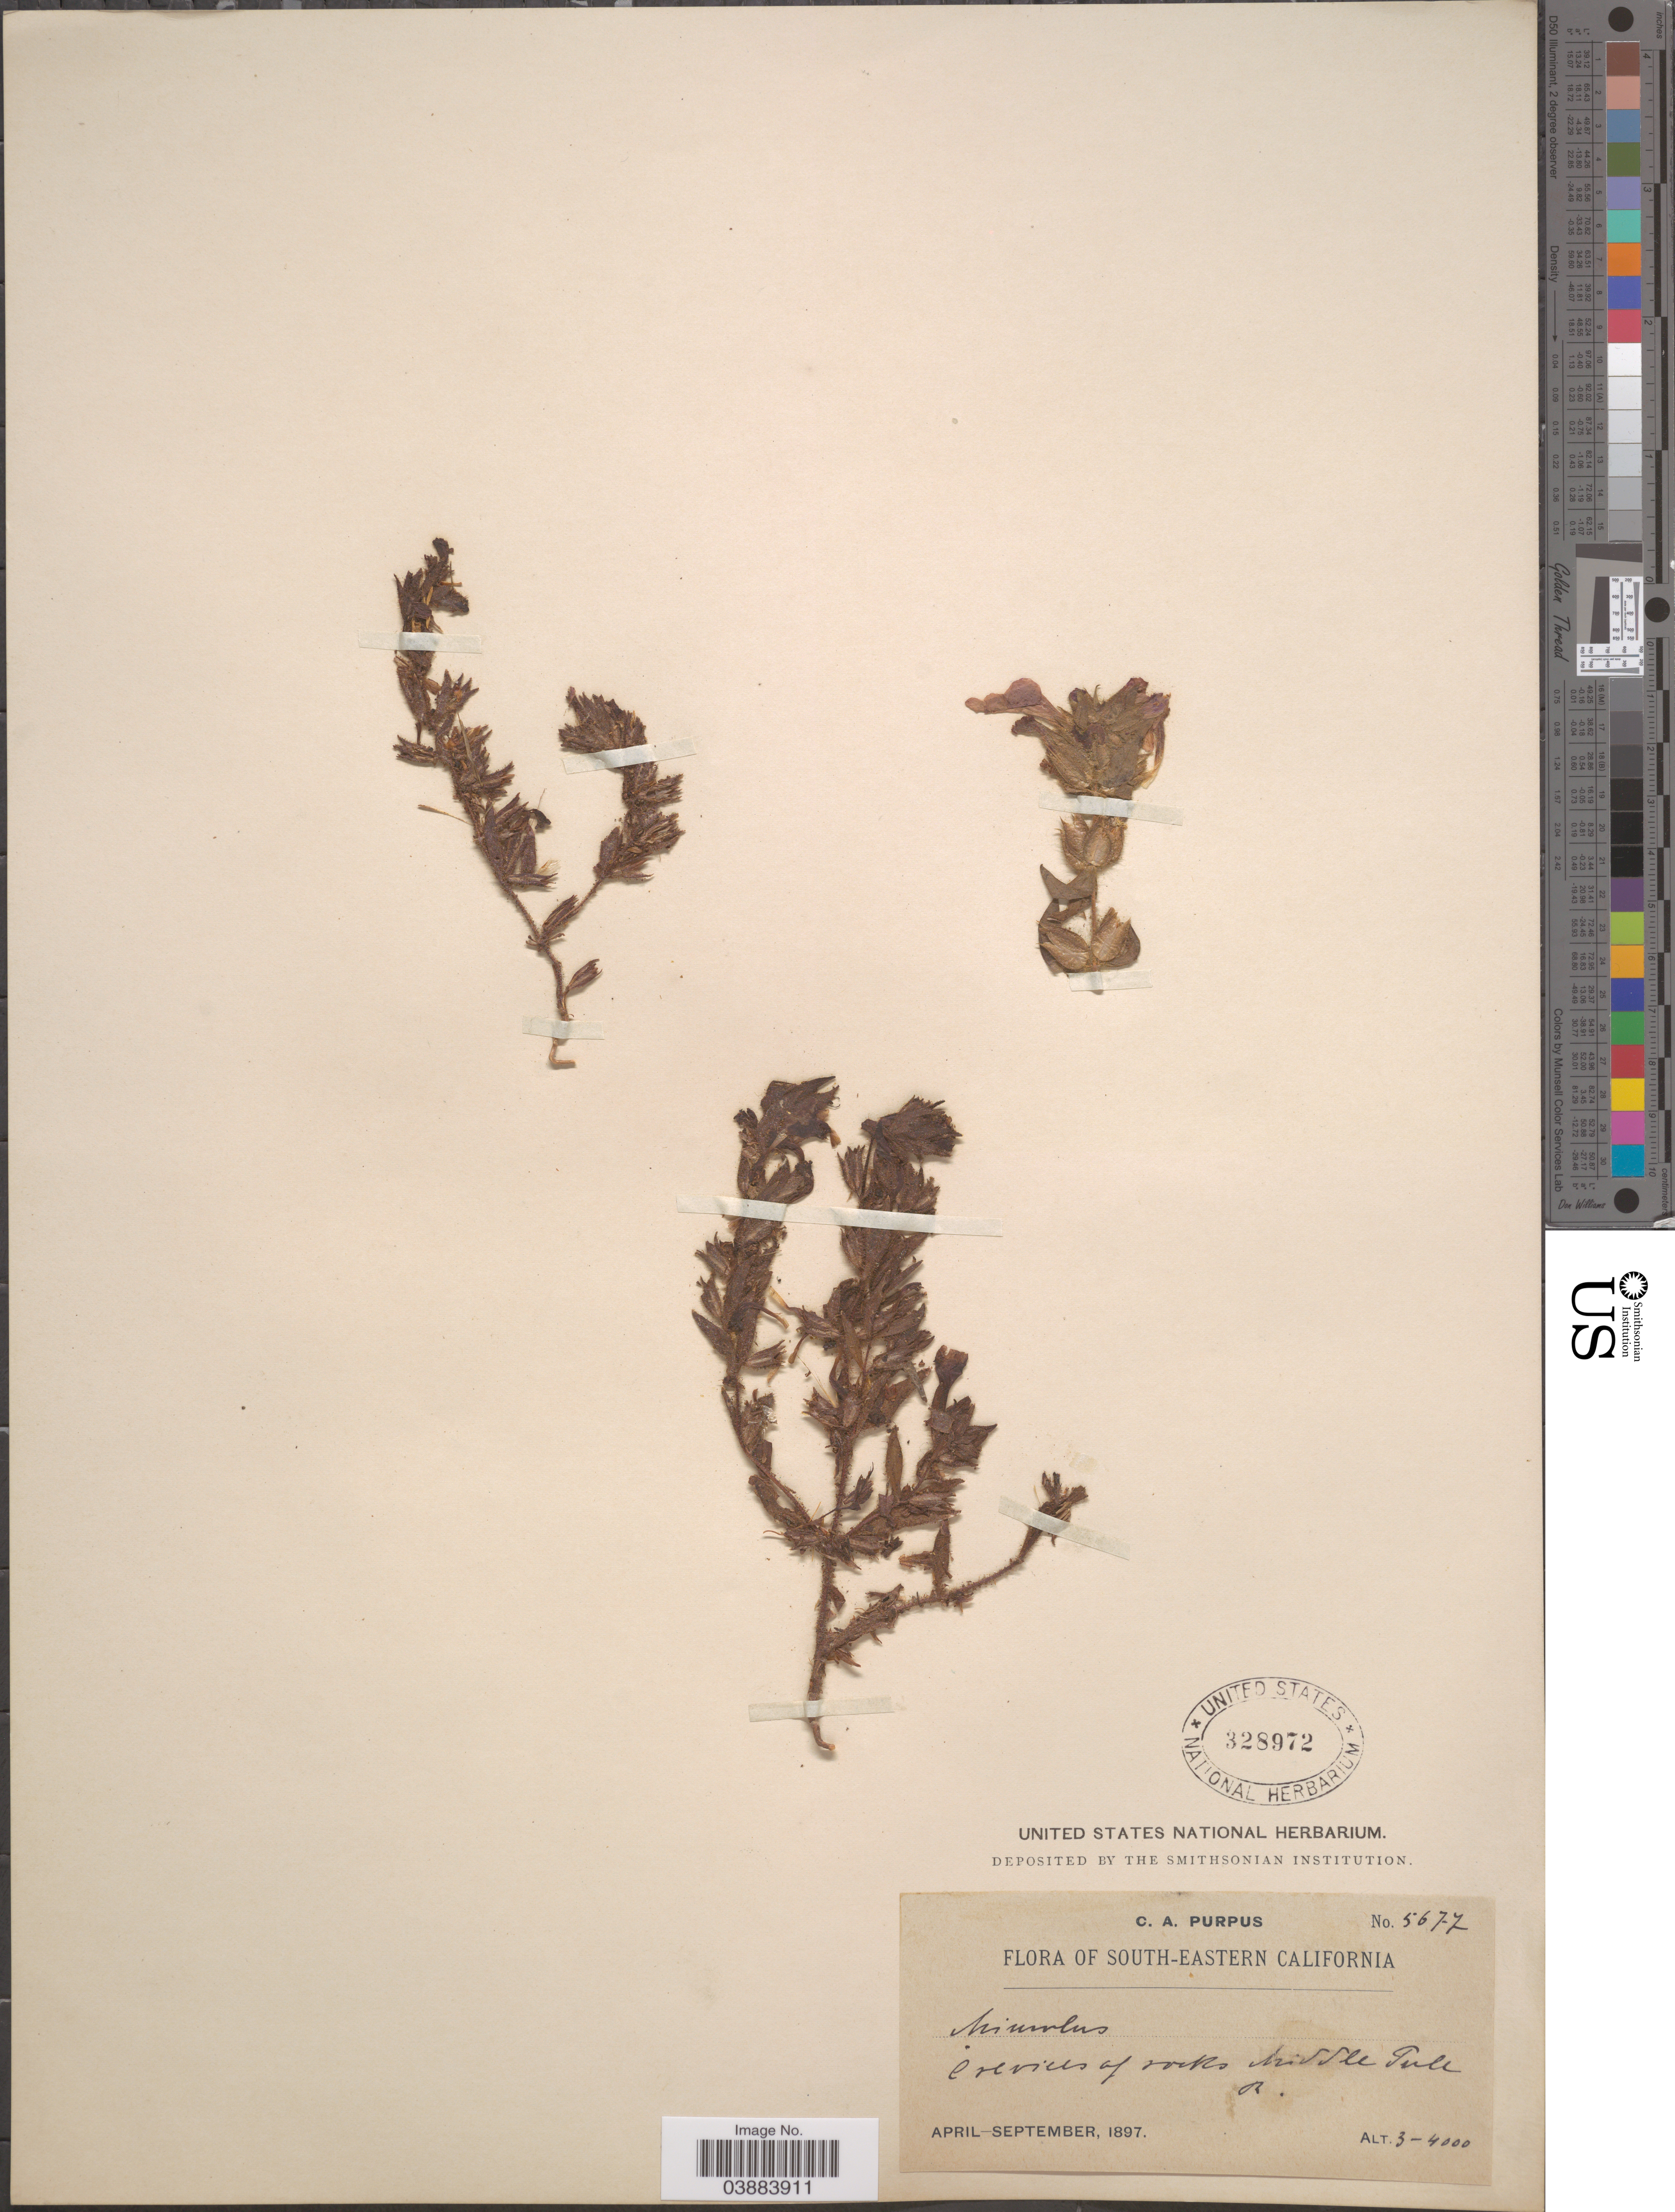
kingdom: Plantae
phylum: Tracheophyta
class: Magnoliopsida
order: Lamiales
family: Phrymaceae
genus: Eunanus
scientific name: Eunanus bigelovii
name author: A. Gray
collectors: C. A. Purpus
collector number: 5677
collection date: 1897-04/1897-09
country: United States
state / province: California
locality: South-eastern California. Crevices of rocks Middle Tule R.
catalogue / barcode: US 328972